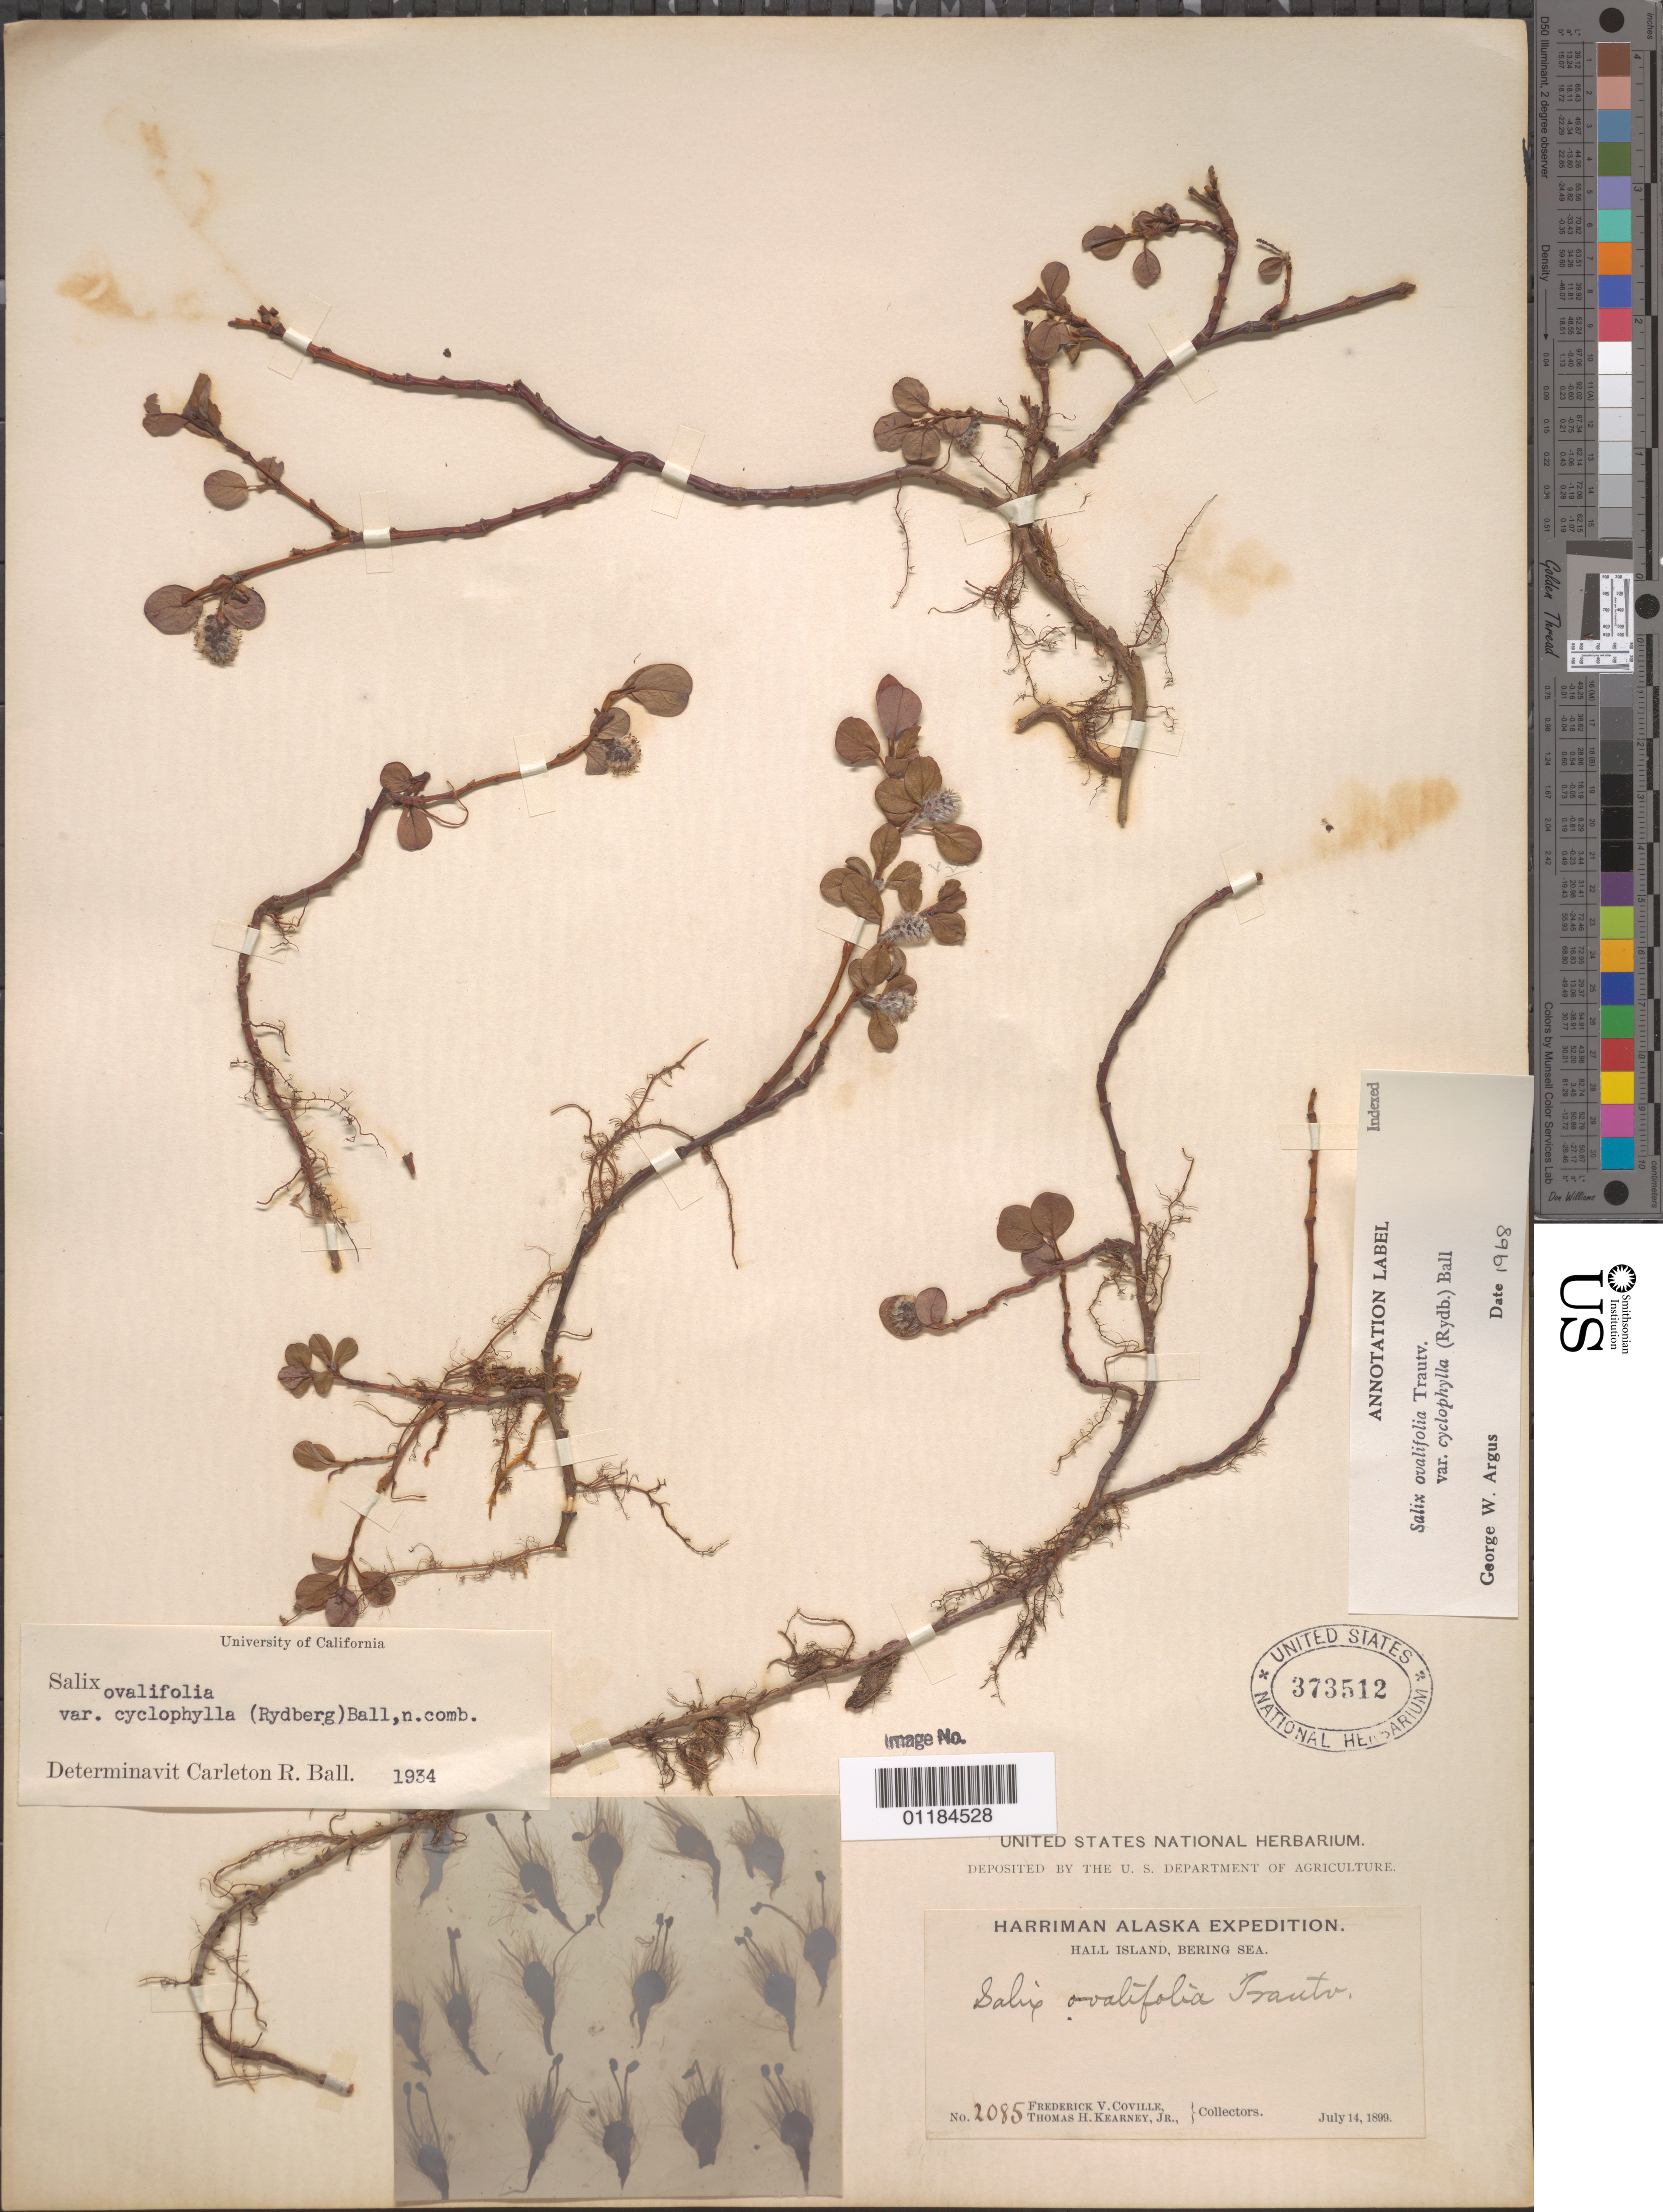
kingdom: Plantae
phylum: Tracheophyta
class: Magnoliopsida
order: Malpighiales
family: Salicaceae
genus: Salix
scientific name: Salix ovalifolia var. cyclophylla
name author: (Rydb.) C.R. Ball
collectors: F. V. Coville & T. H. Kearney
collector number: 2085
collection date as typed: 14 Jul 1899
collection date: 1899-07-14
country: United States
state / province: Alaska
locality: Hall Island, Bering Sea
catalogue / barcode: US 373512